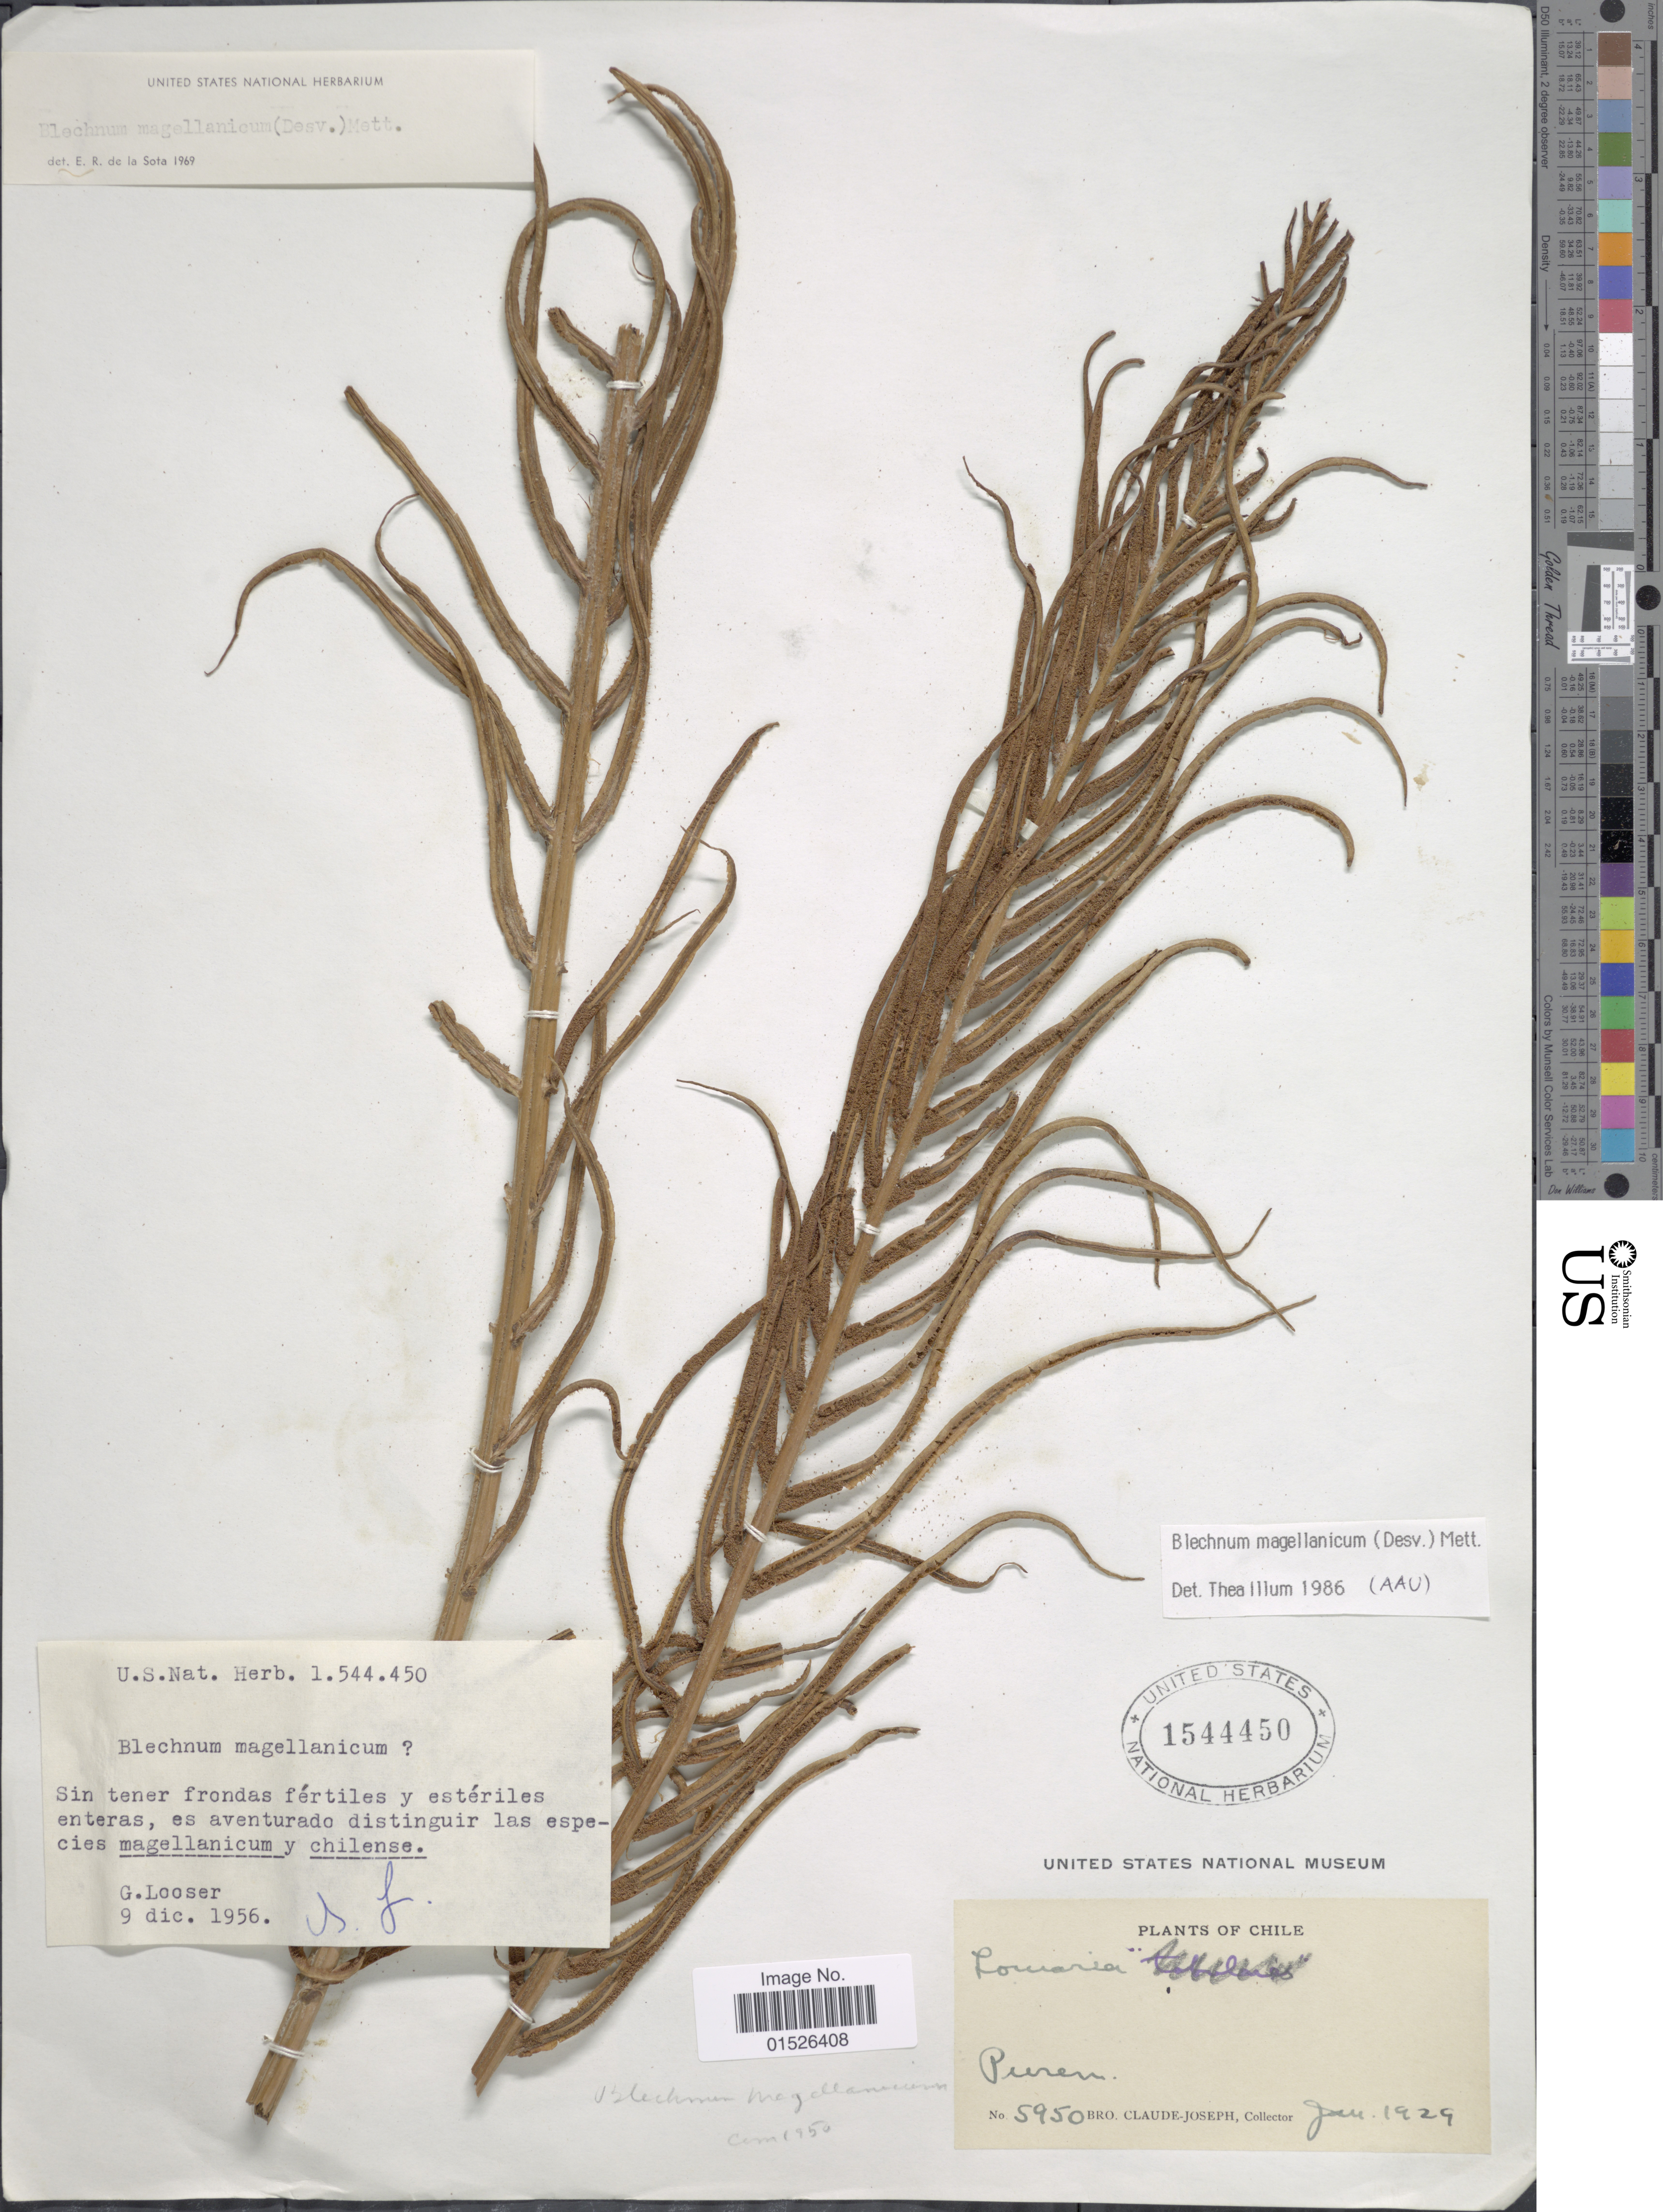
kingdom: Plantae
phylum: Tracheophyta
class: Polypodiopsida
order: Polypodiales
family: Blechnaceae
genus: Blechnum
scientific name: Blechnum magellanicum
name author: Mett.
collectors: Bro. Claude-Joseph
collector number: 5950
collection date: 1929-01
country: Chile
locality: Puren.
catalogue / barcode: US 1544450